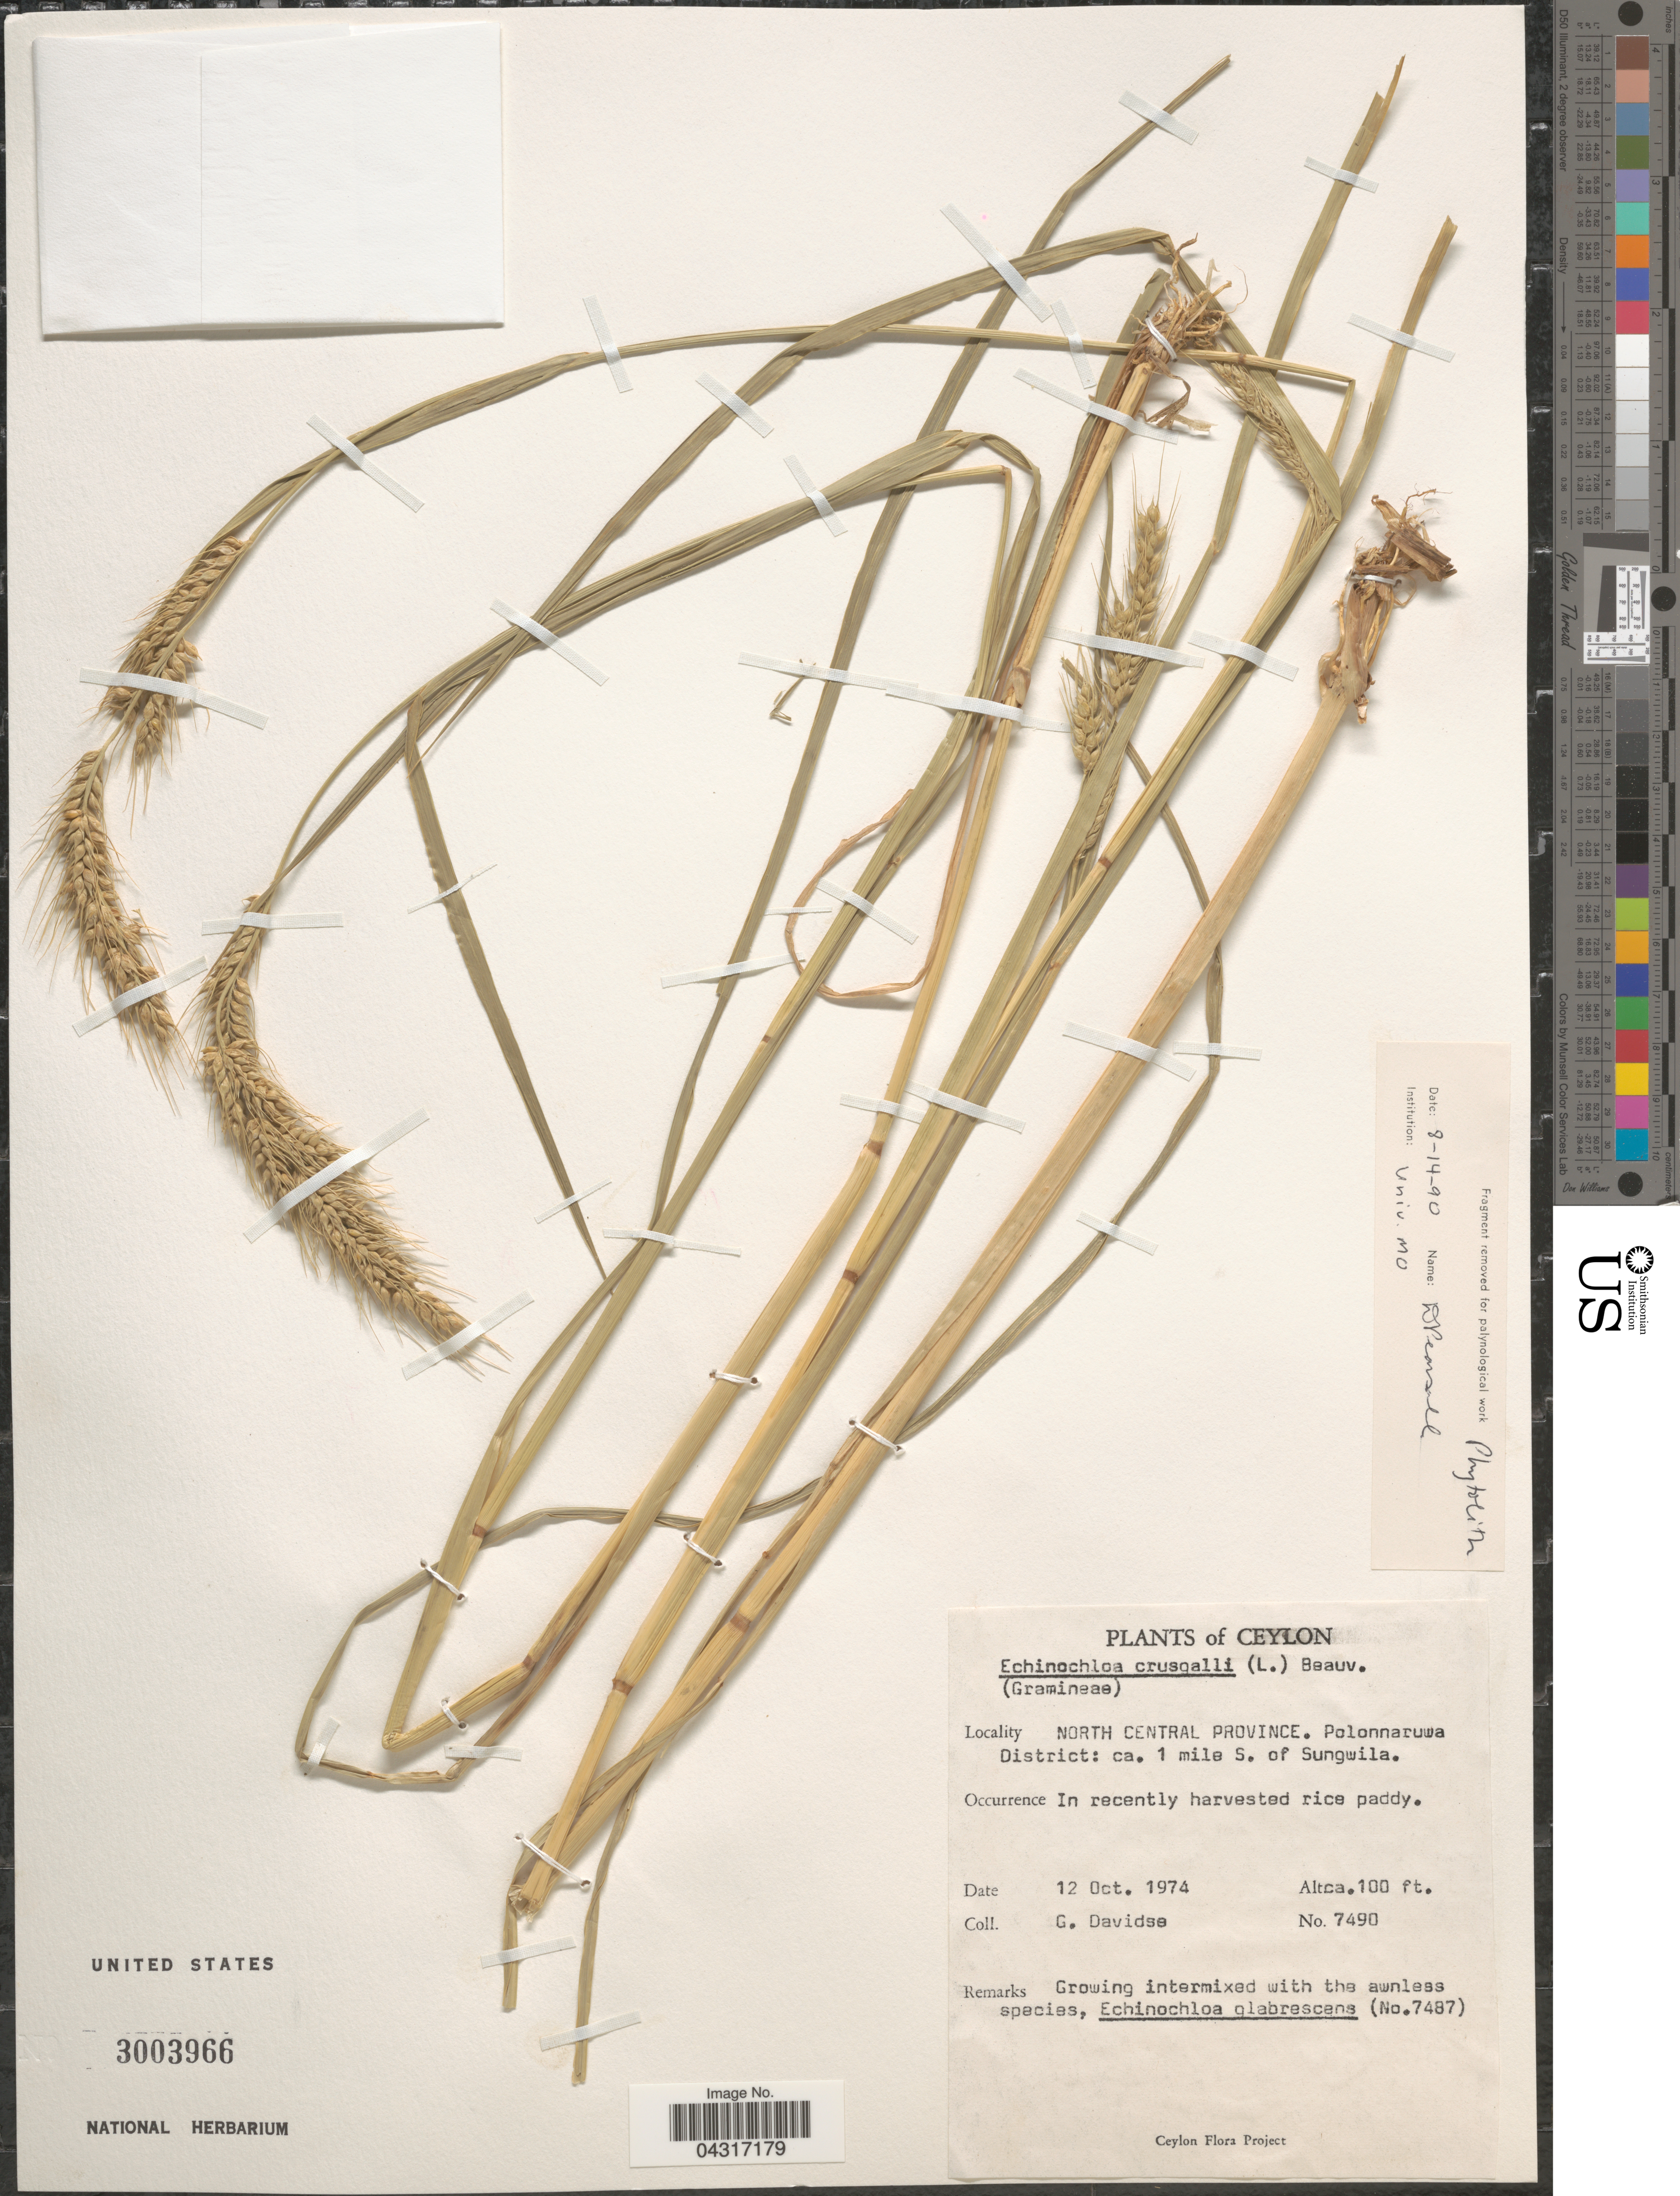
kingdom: Plantae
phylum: Tracheophyta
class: Liliopsida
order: Poales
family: Poaceae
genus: Echinochloa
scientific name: Echinochloa crus-galli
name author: (L.) P. Beauv.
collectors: G. Davidse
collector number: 7490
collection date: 1974-10-12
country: Sri Lanka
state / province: North Central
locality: Ceylon. Polonnaruwa District: ca. 1 mile S. of Sungwila.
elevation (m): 30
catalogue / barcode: US 3003966